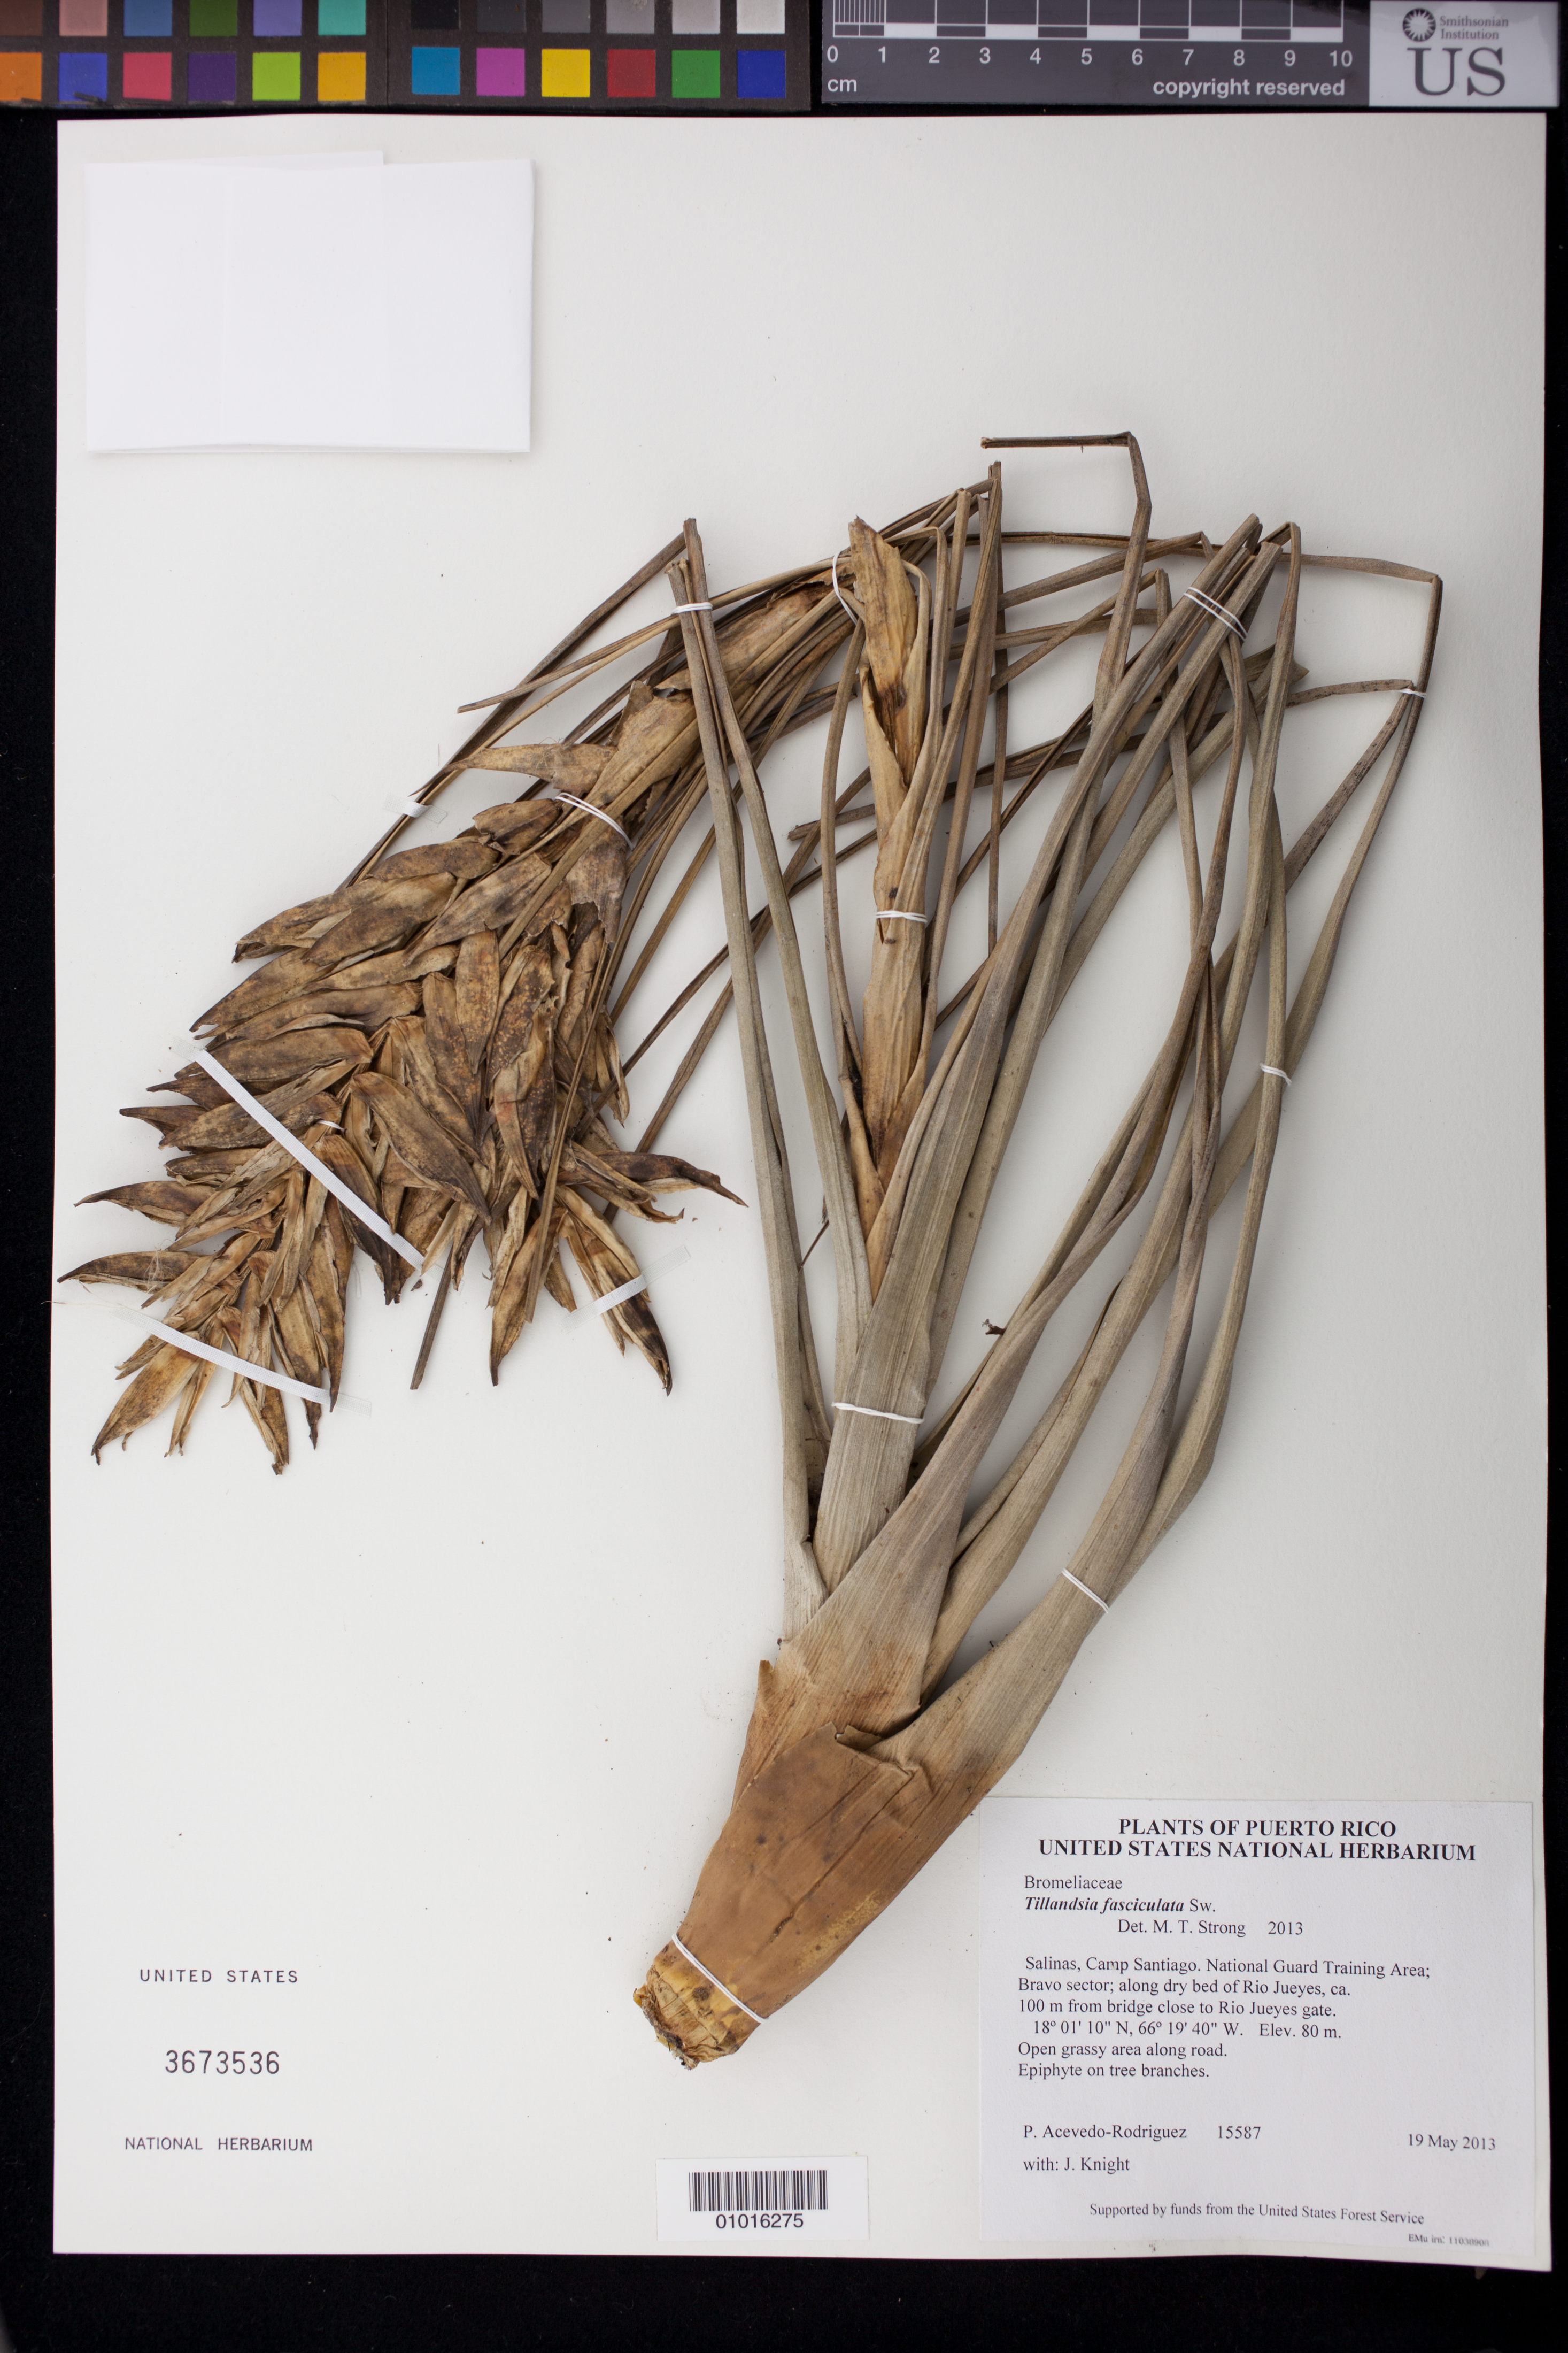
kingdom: Plantae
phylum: Tracheophyta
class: Liliopsida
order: Poales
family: Bromeliaceae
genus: Tillandsia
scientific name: Tillandsia fasciculata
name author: Sw.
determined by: Strong, M. T., (US), Smithsonian Institution - National Museum of Natural History (UNITED STATES)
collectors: P. Acevedo-Rodr. & J. Knight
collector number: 15587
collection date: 2013-05-19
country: Puerto Rico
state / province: Salinas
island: Puerto Rico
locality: Camp Santiago. National Guard Training Area; Bravo sector; along dry bed of Rio Jueyes, ca. 100 m from bridge close to Rio Jueyes gate.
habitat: Open grassy area along road.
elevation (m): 80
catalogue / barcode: US 3673536